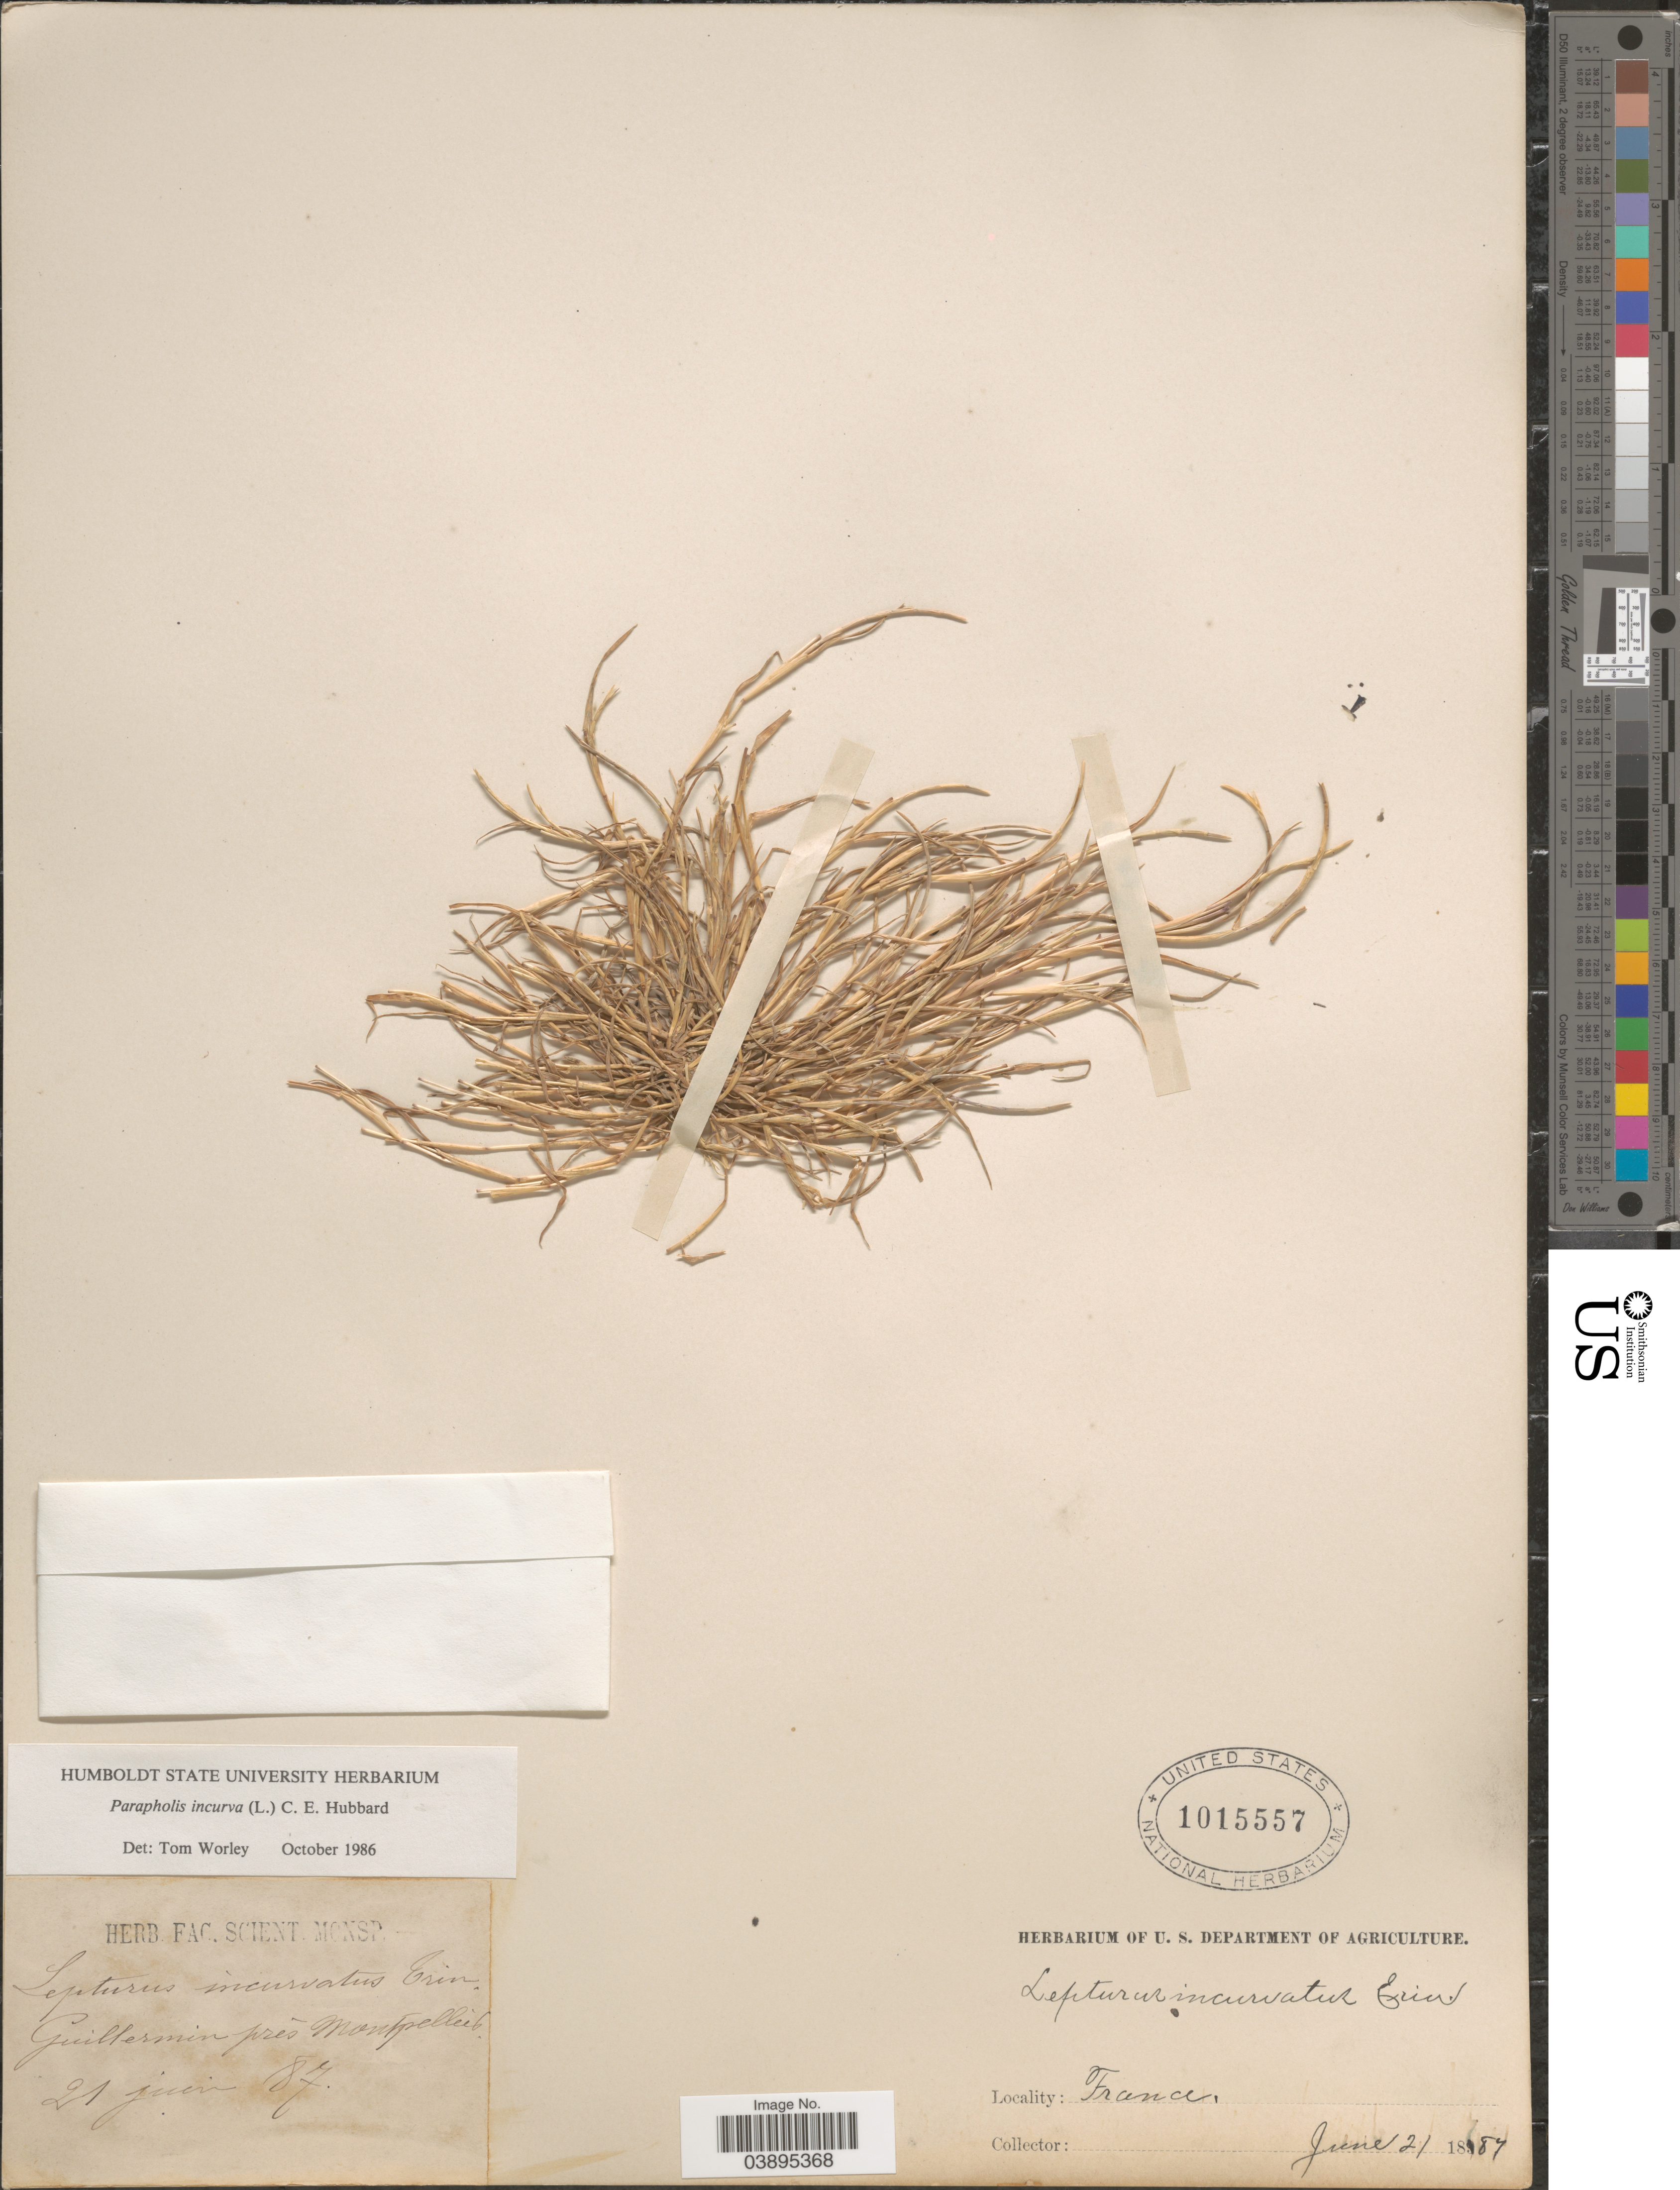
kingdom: Plantae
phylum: Tracheophyta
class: Liliopsida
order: Poales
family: Poaceae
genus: Parapholis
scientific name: Parapholis incurva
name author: (L.) C.E. Hubb.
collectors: ex herb. Fac. Scient. Monst.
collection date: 1887-06-21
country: France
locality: Guillermin prés Montpellier.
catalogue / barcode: US 1015557